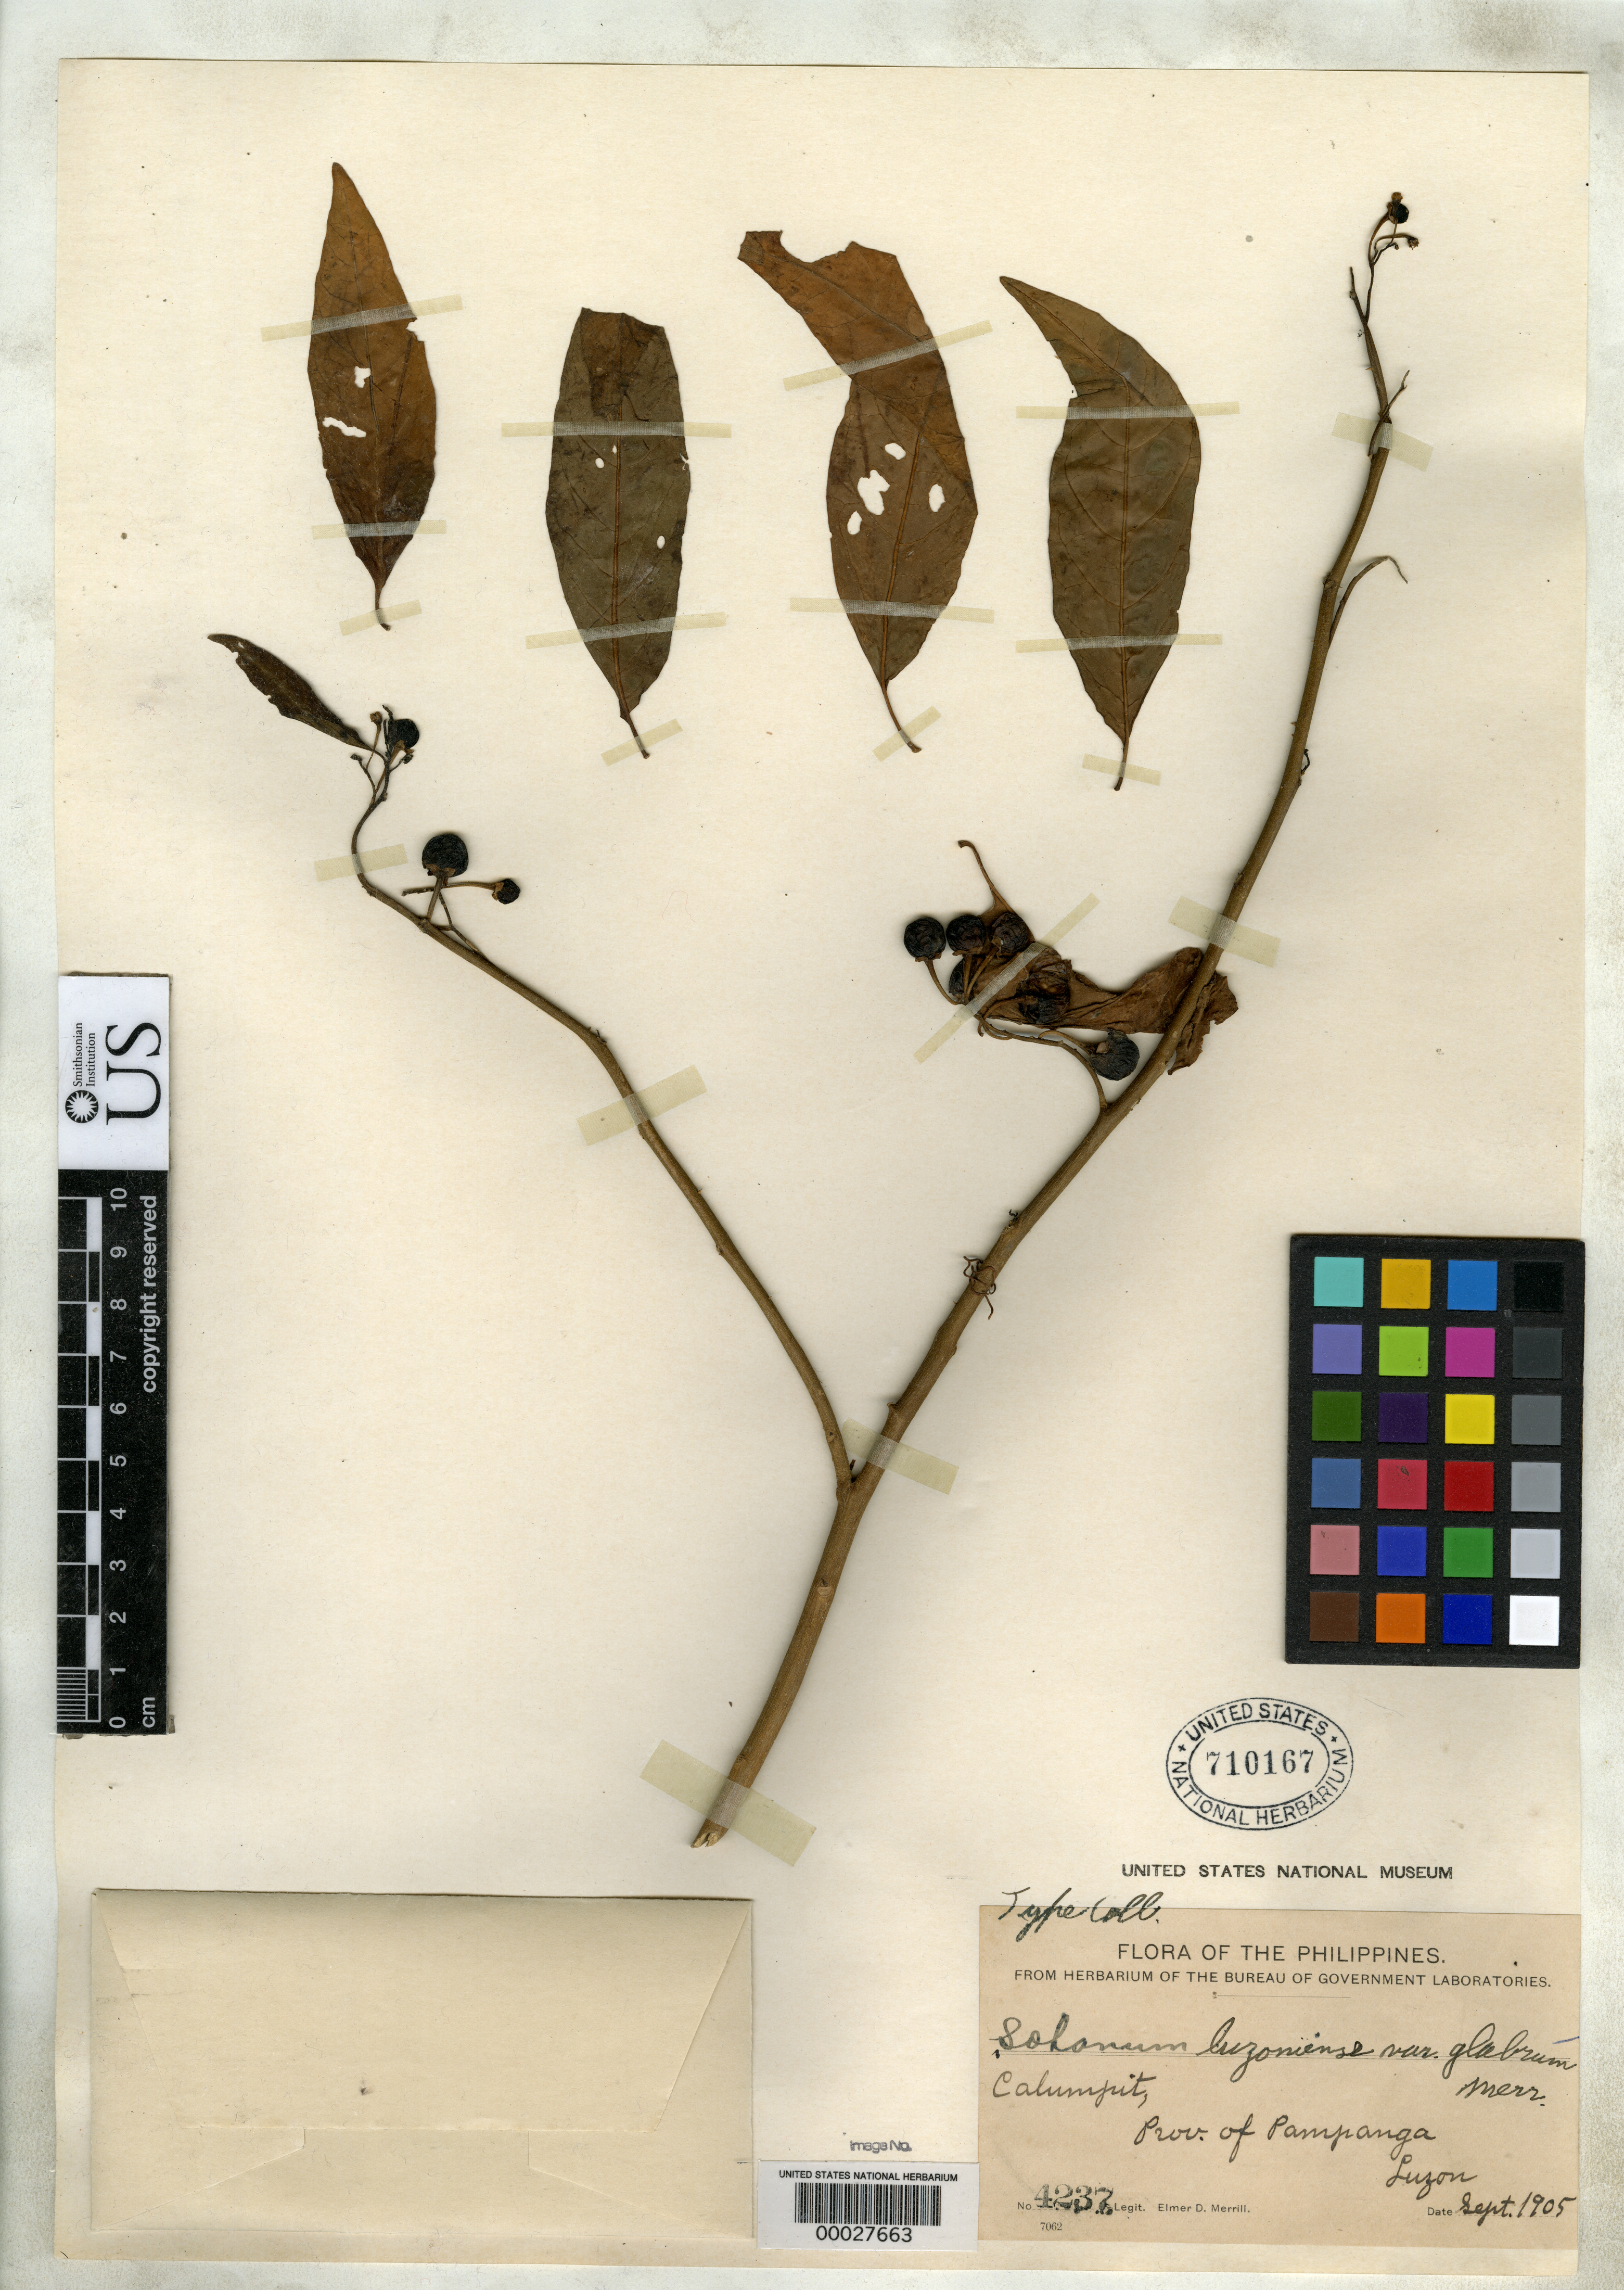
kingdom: Plantae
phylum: Tracheophyta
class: Magnoliopsida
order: Solanales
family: Solanaceae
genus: Solanum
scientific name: Solanum luzoniense var. glabrum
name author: Merr.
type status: Isotype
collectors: E. D. Merrill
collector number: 4237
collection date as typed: Sep 1905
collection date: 1905-09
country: Philippines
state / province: Central Luzon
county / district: Pampanga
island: Luzon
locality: Calumpit.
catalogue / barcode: US 710167